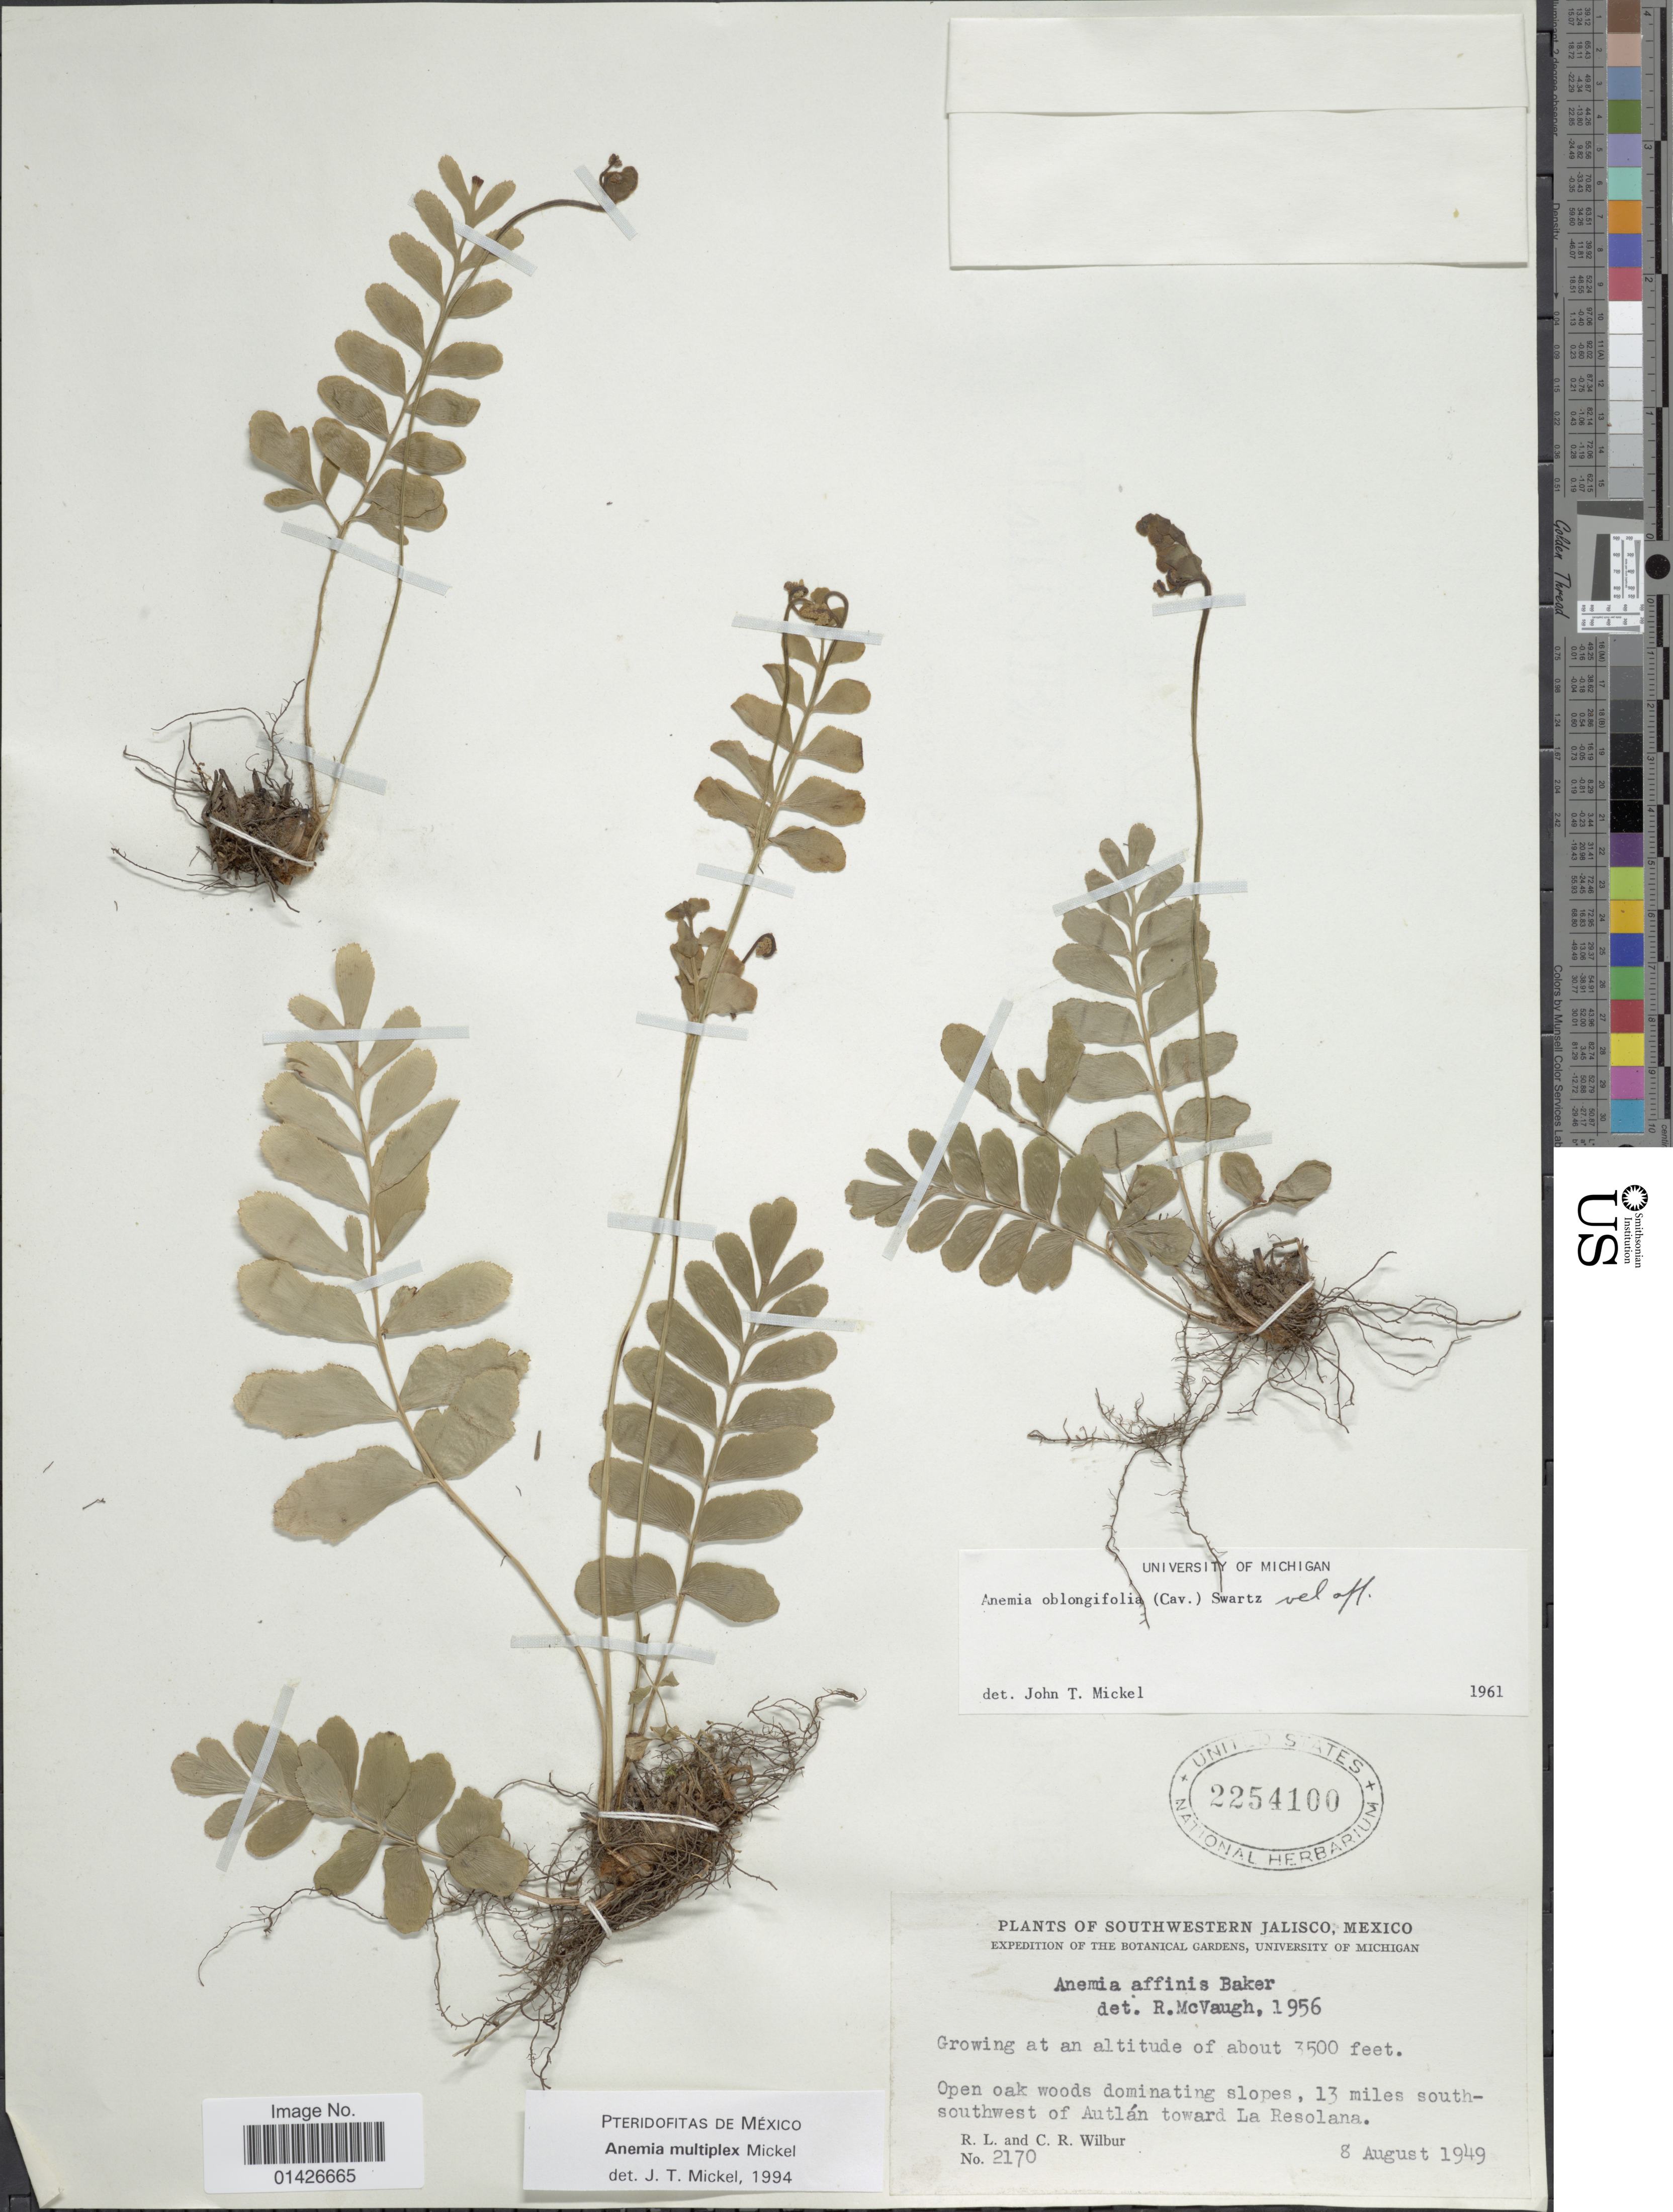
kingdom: Plantae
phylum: Tracheophyta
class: Polypodiopsida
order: Schizaeales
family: Anemiaceae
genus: Anemia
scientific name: Anemia multiplex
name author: Mickel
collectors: R. L. Wilbur & C. Wilbur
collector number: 2170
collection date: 1949-08-08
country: Mexico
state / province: Jalisco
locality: Southwestern Jalisco, Open oak woods dominating slopes, 13 miles south-southwest of Autlán toward La Resolana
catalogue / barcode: US 2254100